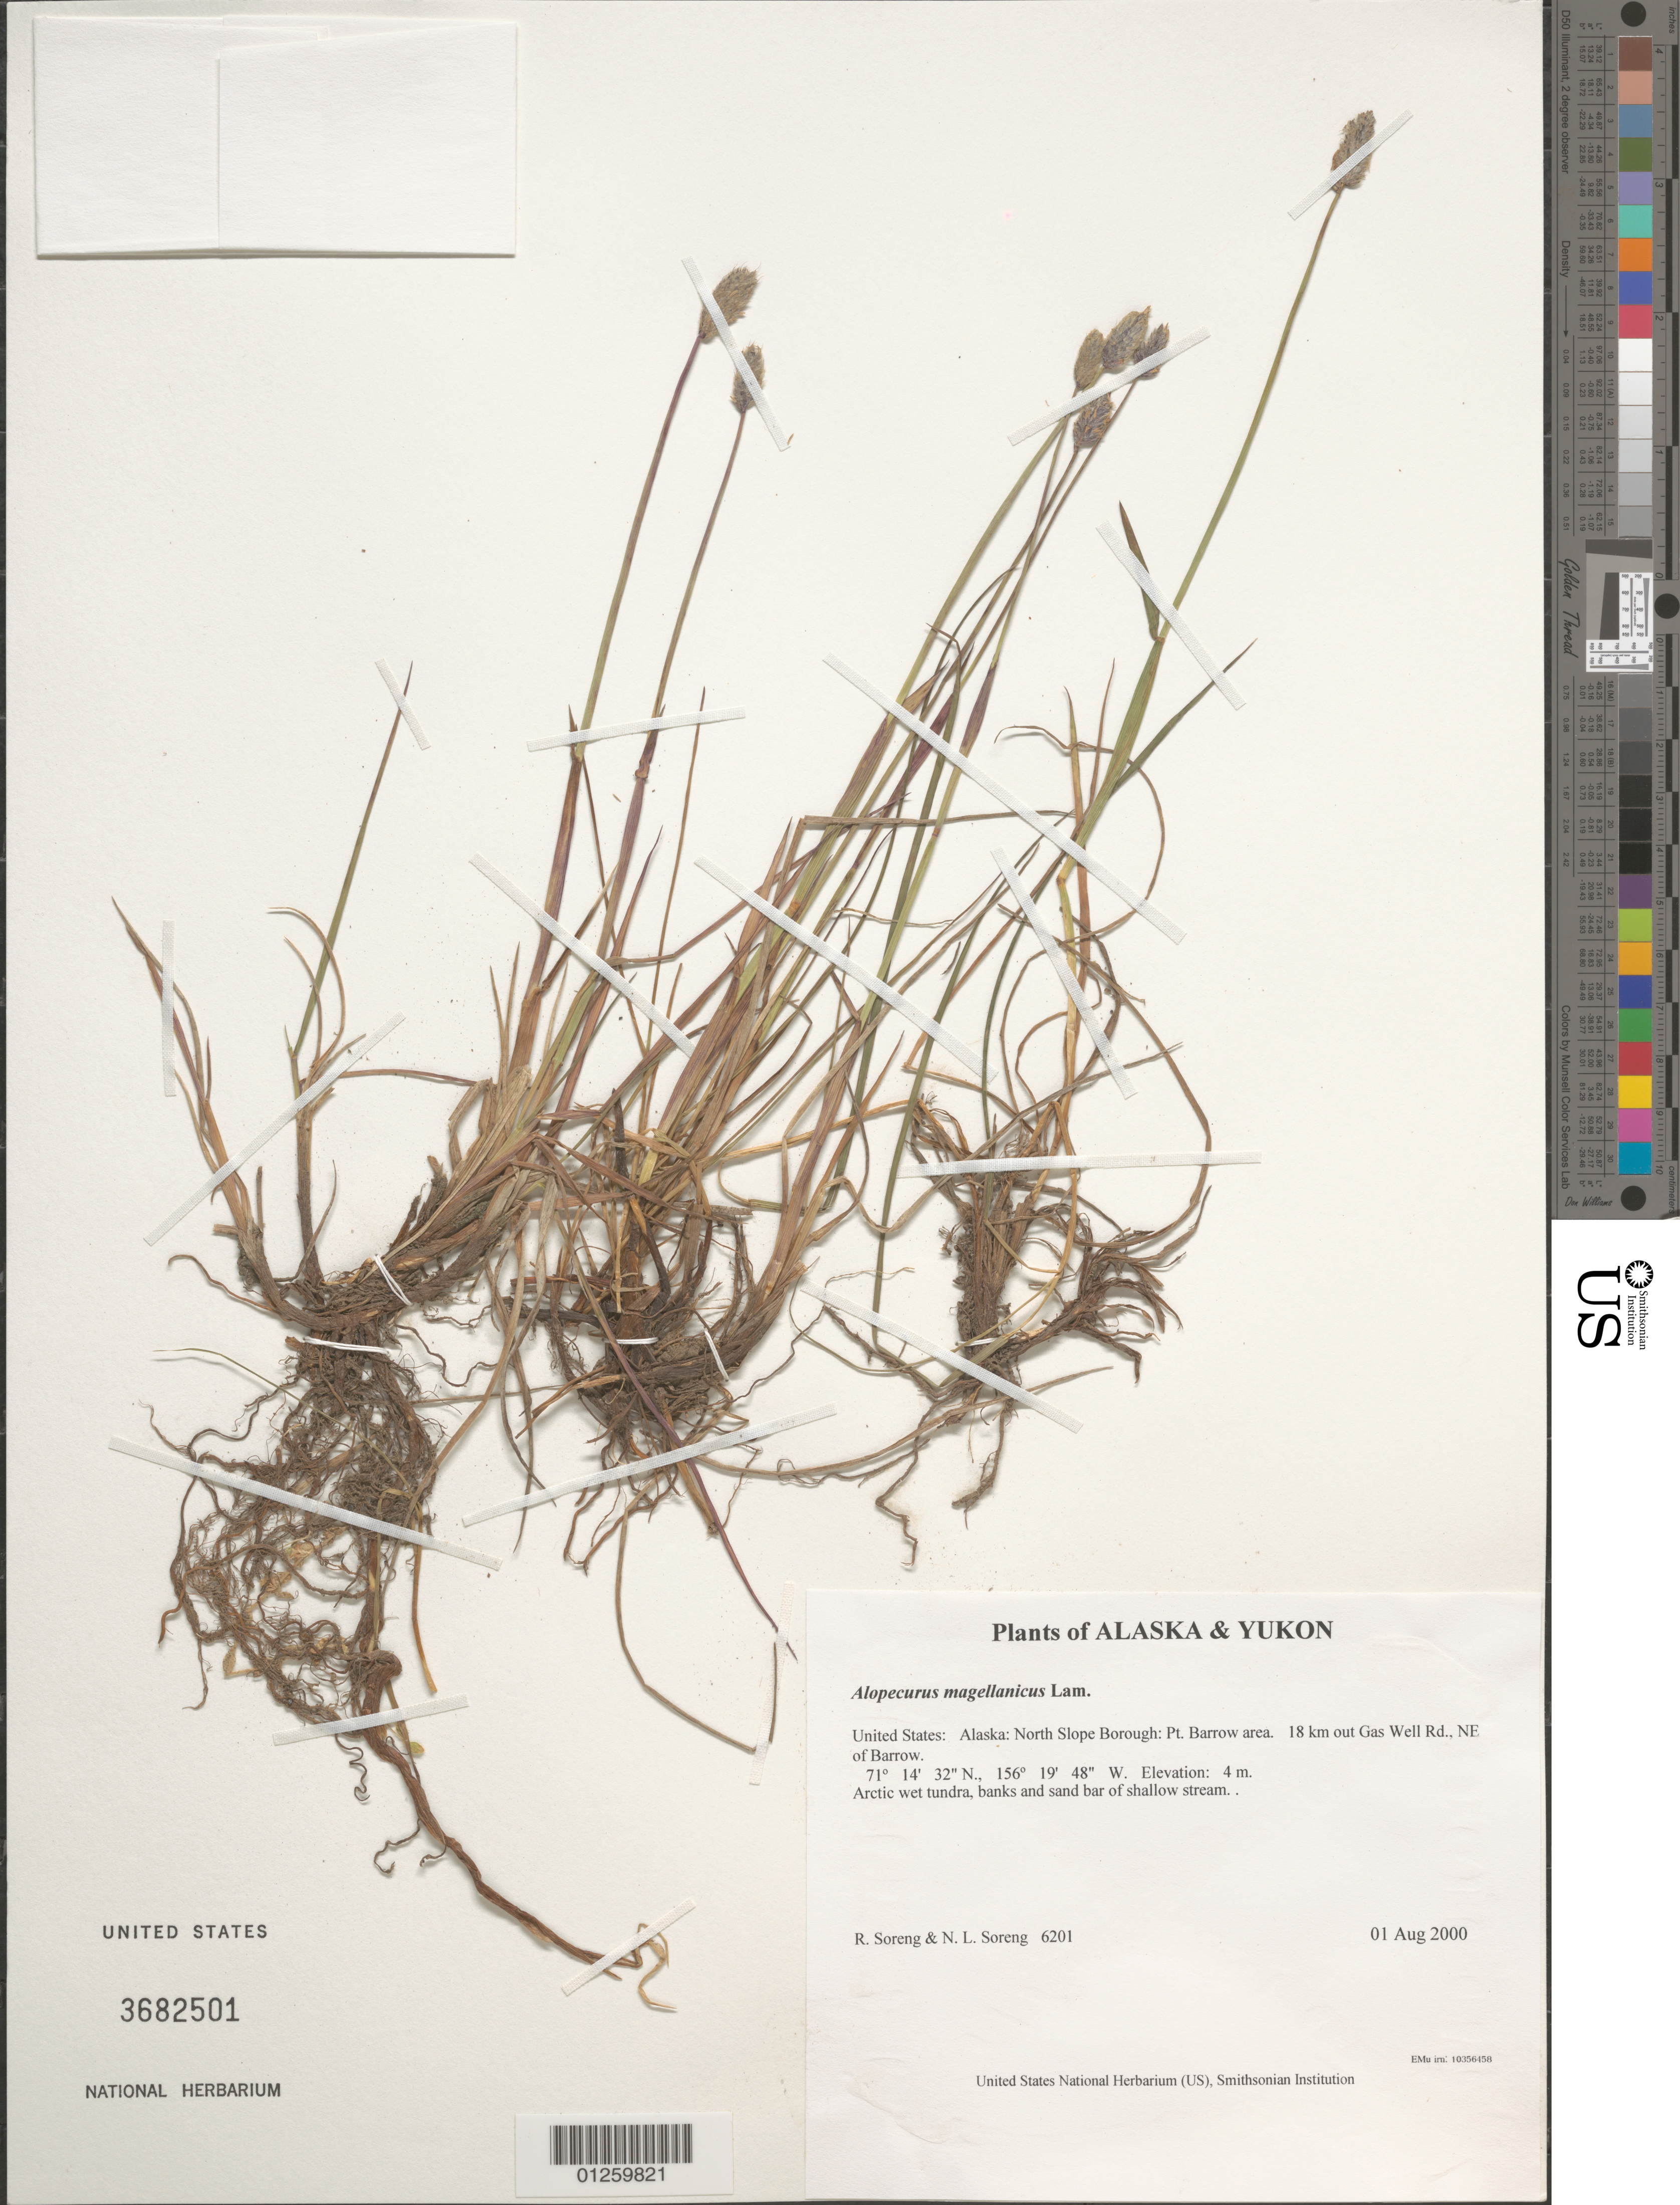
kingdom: Plantae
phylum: Tracheophyta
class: Liliopsida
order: Poales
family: Poaceae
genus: Alopecurus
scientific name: Alopecurus magellanicus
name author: Lam.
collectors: R. J. Soreng & N. L. Soreng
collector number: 6201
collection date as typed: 01 Aug 2000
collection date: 2000-08-01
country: United States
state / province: Alaska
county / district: North Slope Borough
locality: Pt. Barrow area. 18 km out Gas Well Rd., NE of Barrow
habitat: Arctic wet tundra, banks and sand bar of shallow stream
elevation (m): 4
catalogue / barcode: US 36852501